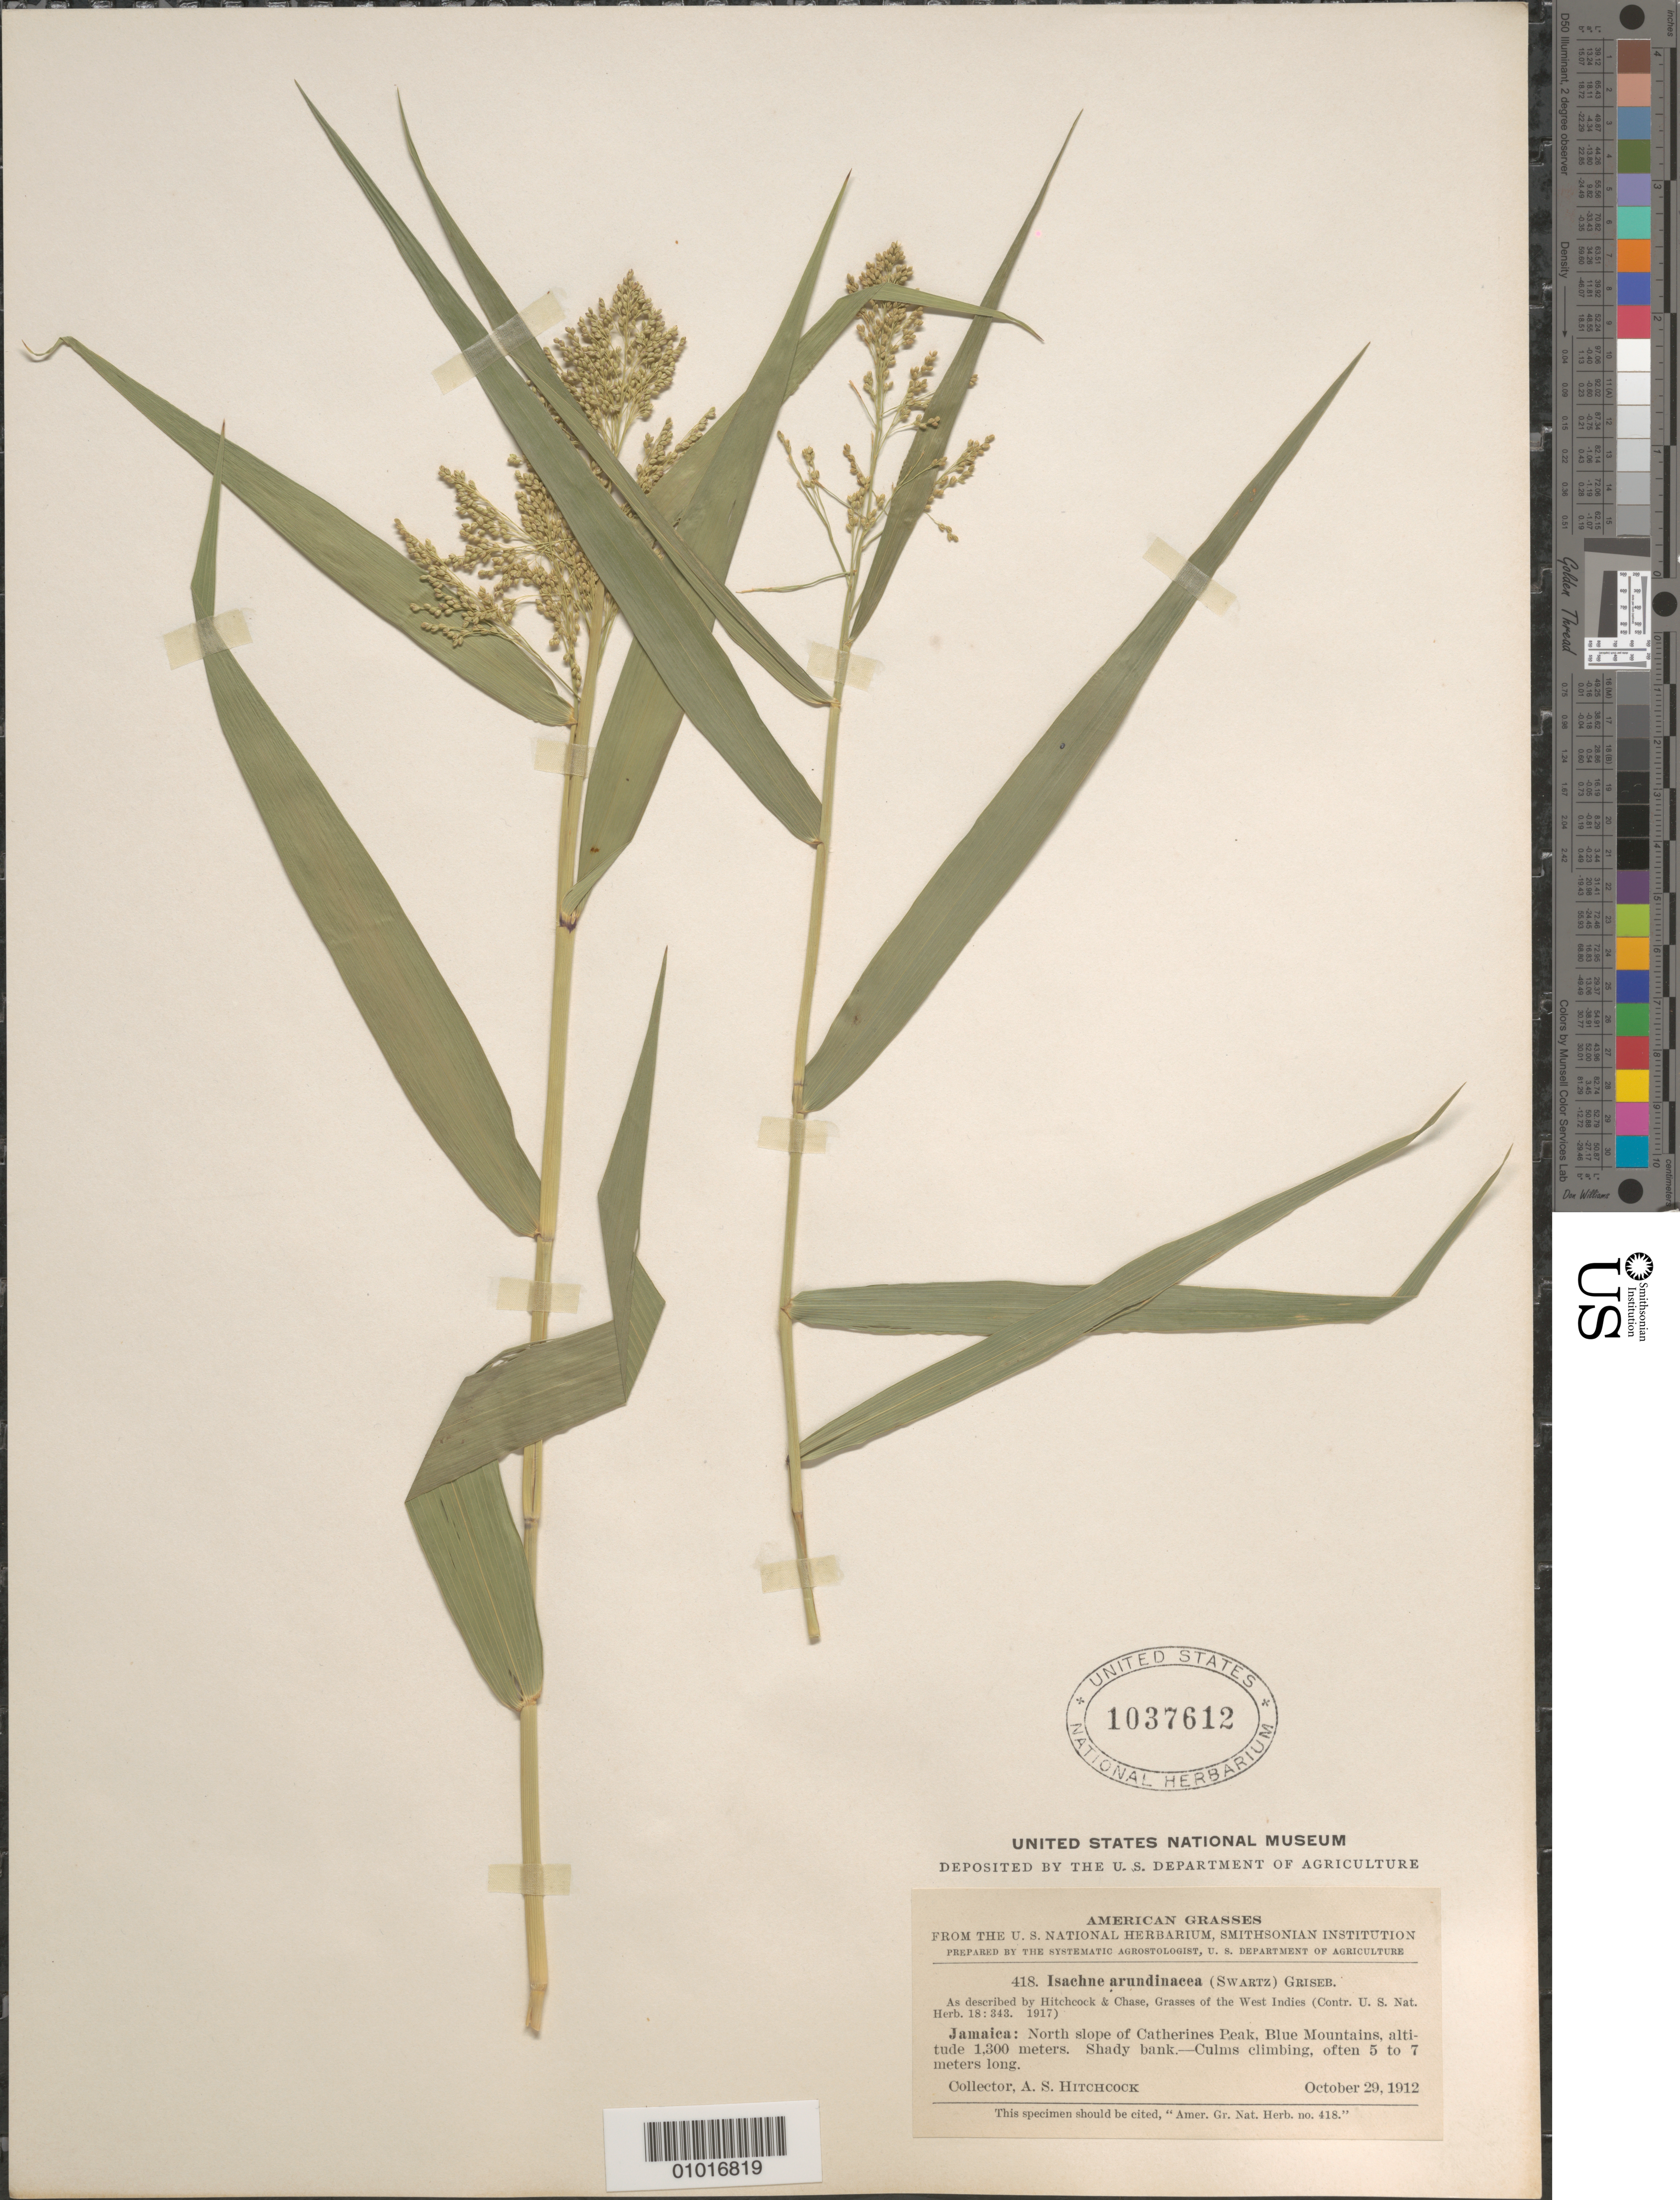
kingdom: Plantae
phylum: Tracheophyta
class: Liliopsida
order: Poales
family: Poaceae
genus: Isachne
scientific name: Isachne arundinacea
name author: (Sw.) Griseb.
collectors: A. S. Hitchcock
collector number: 418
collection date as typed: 29 Oct 1912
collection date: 1912-10-29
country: Jamaica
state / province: Saint Andrew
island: Jamaica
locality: North slope of Catherines Peak, Blue Mountains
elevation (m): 1300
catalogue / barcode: US 1037612